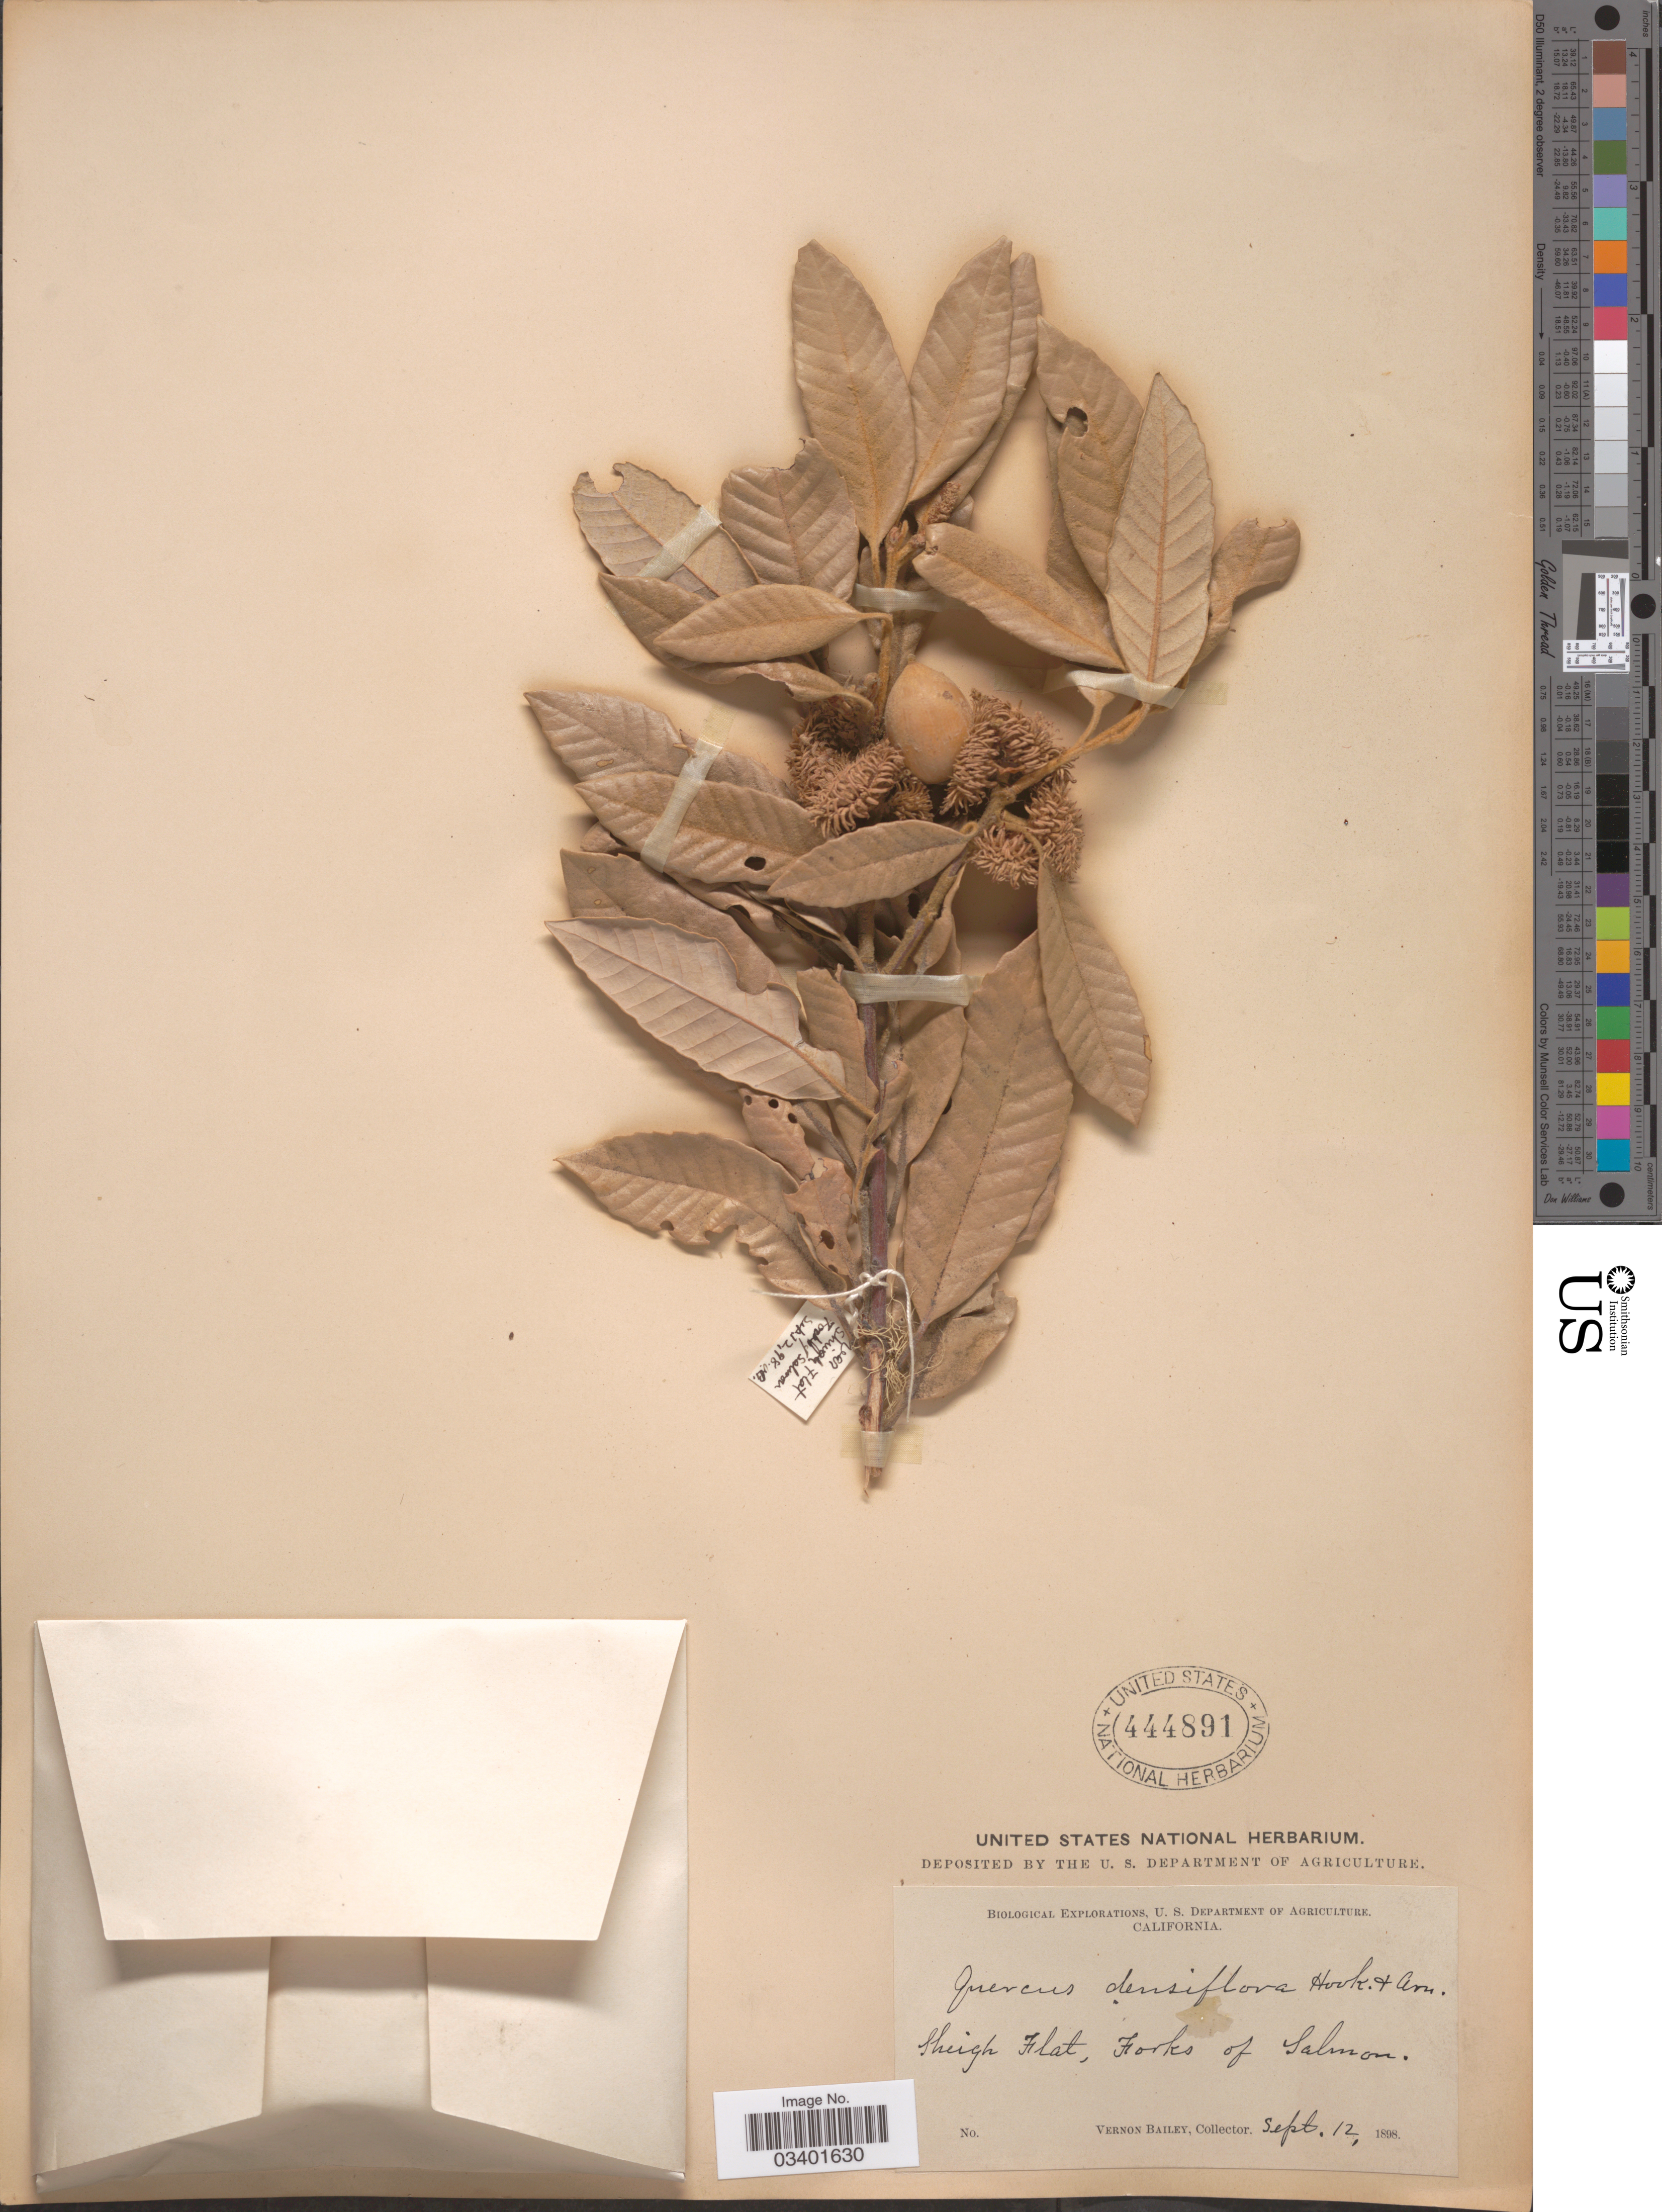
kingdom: Plantae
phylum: Tracheophyta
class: Magnoliopsida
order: Fagales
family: Fagaceae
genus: Notholithocarpus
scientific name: Notholithocarpus densiflorus var. densiflorus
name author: (Hook. & Arn.) P. S. Manos et al.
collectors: V. O. Bailey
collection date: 1898-09-12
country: United States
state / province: California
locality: Sleigh Flat, Forks of Salmon.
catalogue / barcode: US 444891